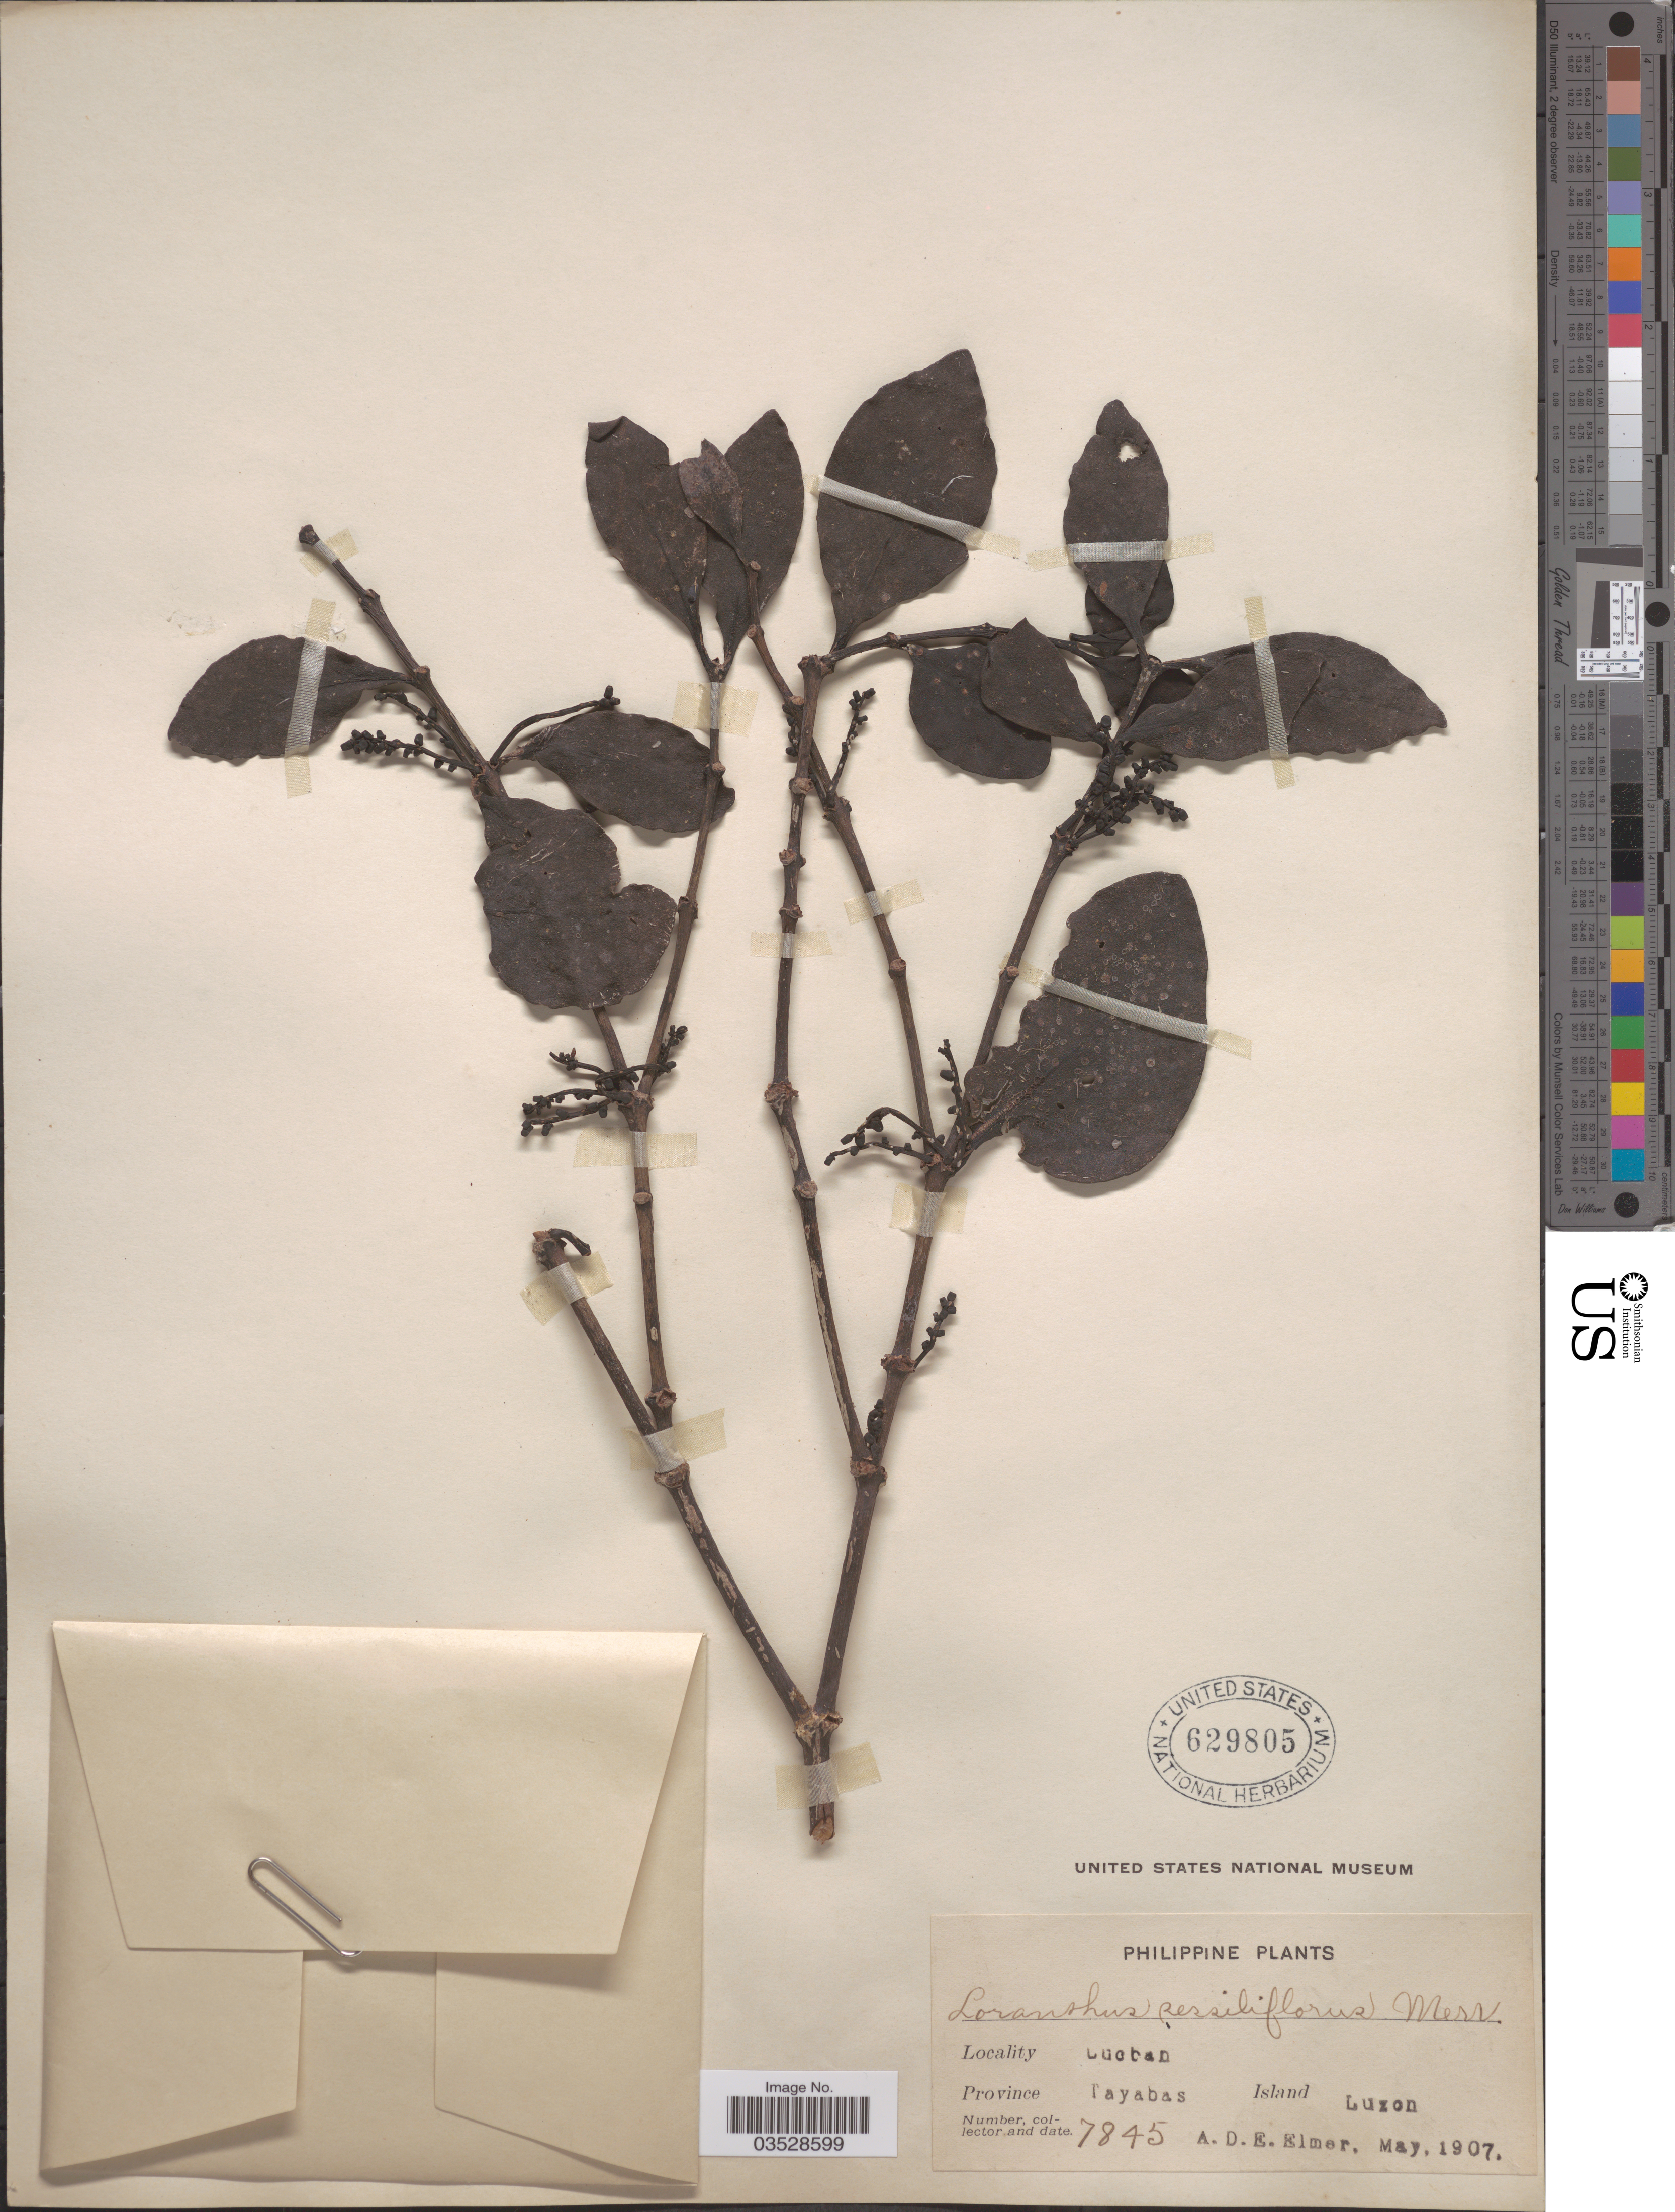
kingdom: Plantae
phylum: Tracheophyta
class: Magnoliopsida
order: Santalales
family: Loranthaceae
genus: Loranthus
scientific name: Loranthus sessiliflorus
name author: Merr.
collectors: A. D. E. Elmer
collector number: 7845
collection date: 1907-05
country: Philippines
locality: Luoban. Province Tayabas. Island Luzon.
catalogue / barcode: US 629805